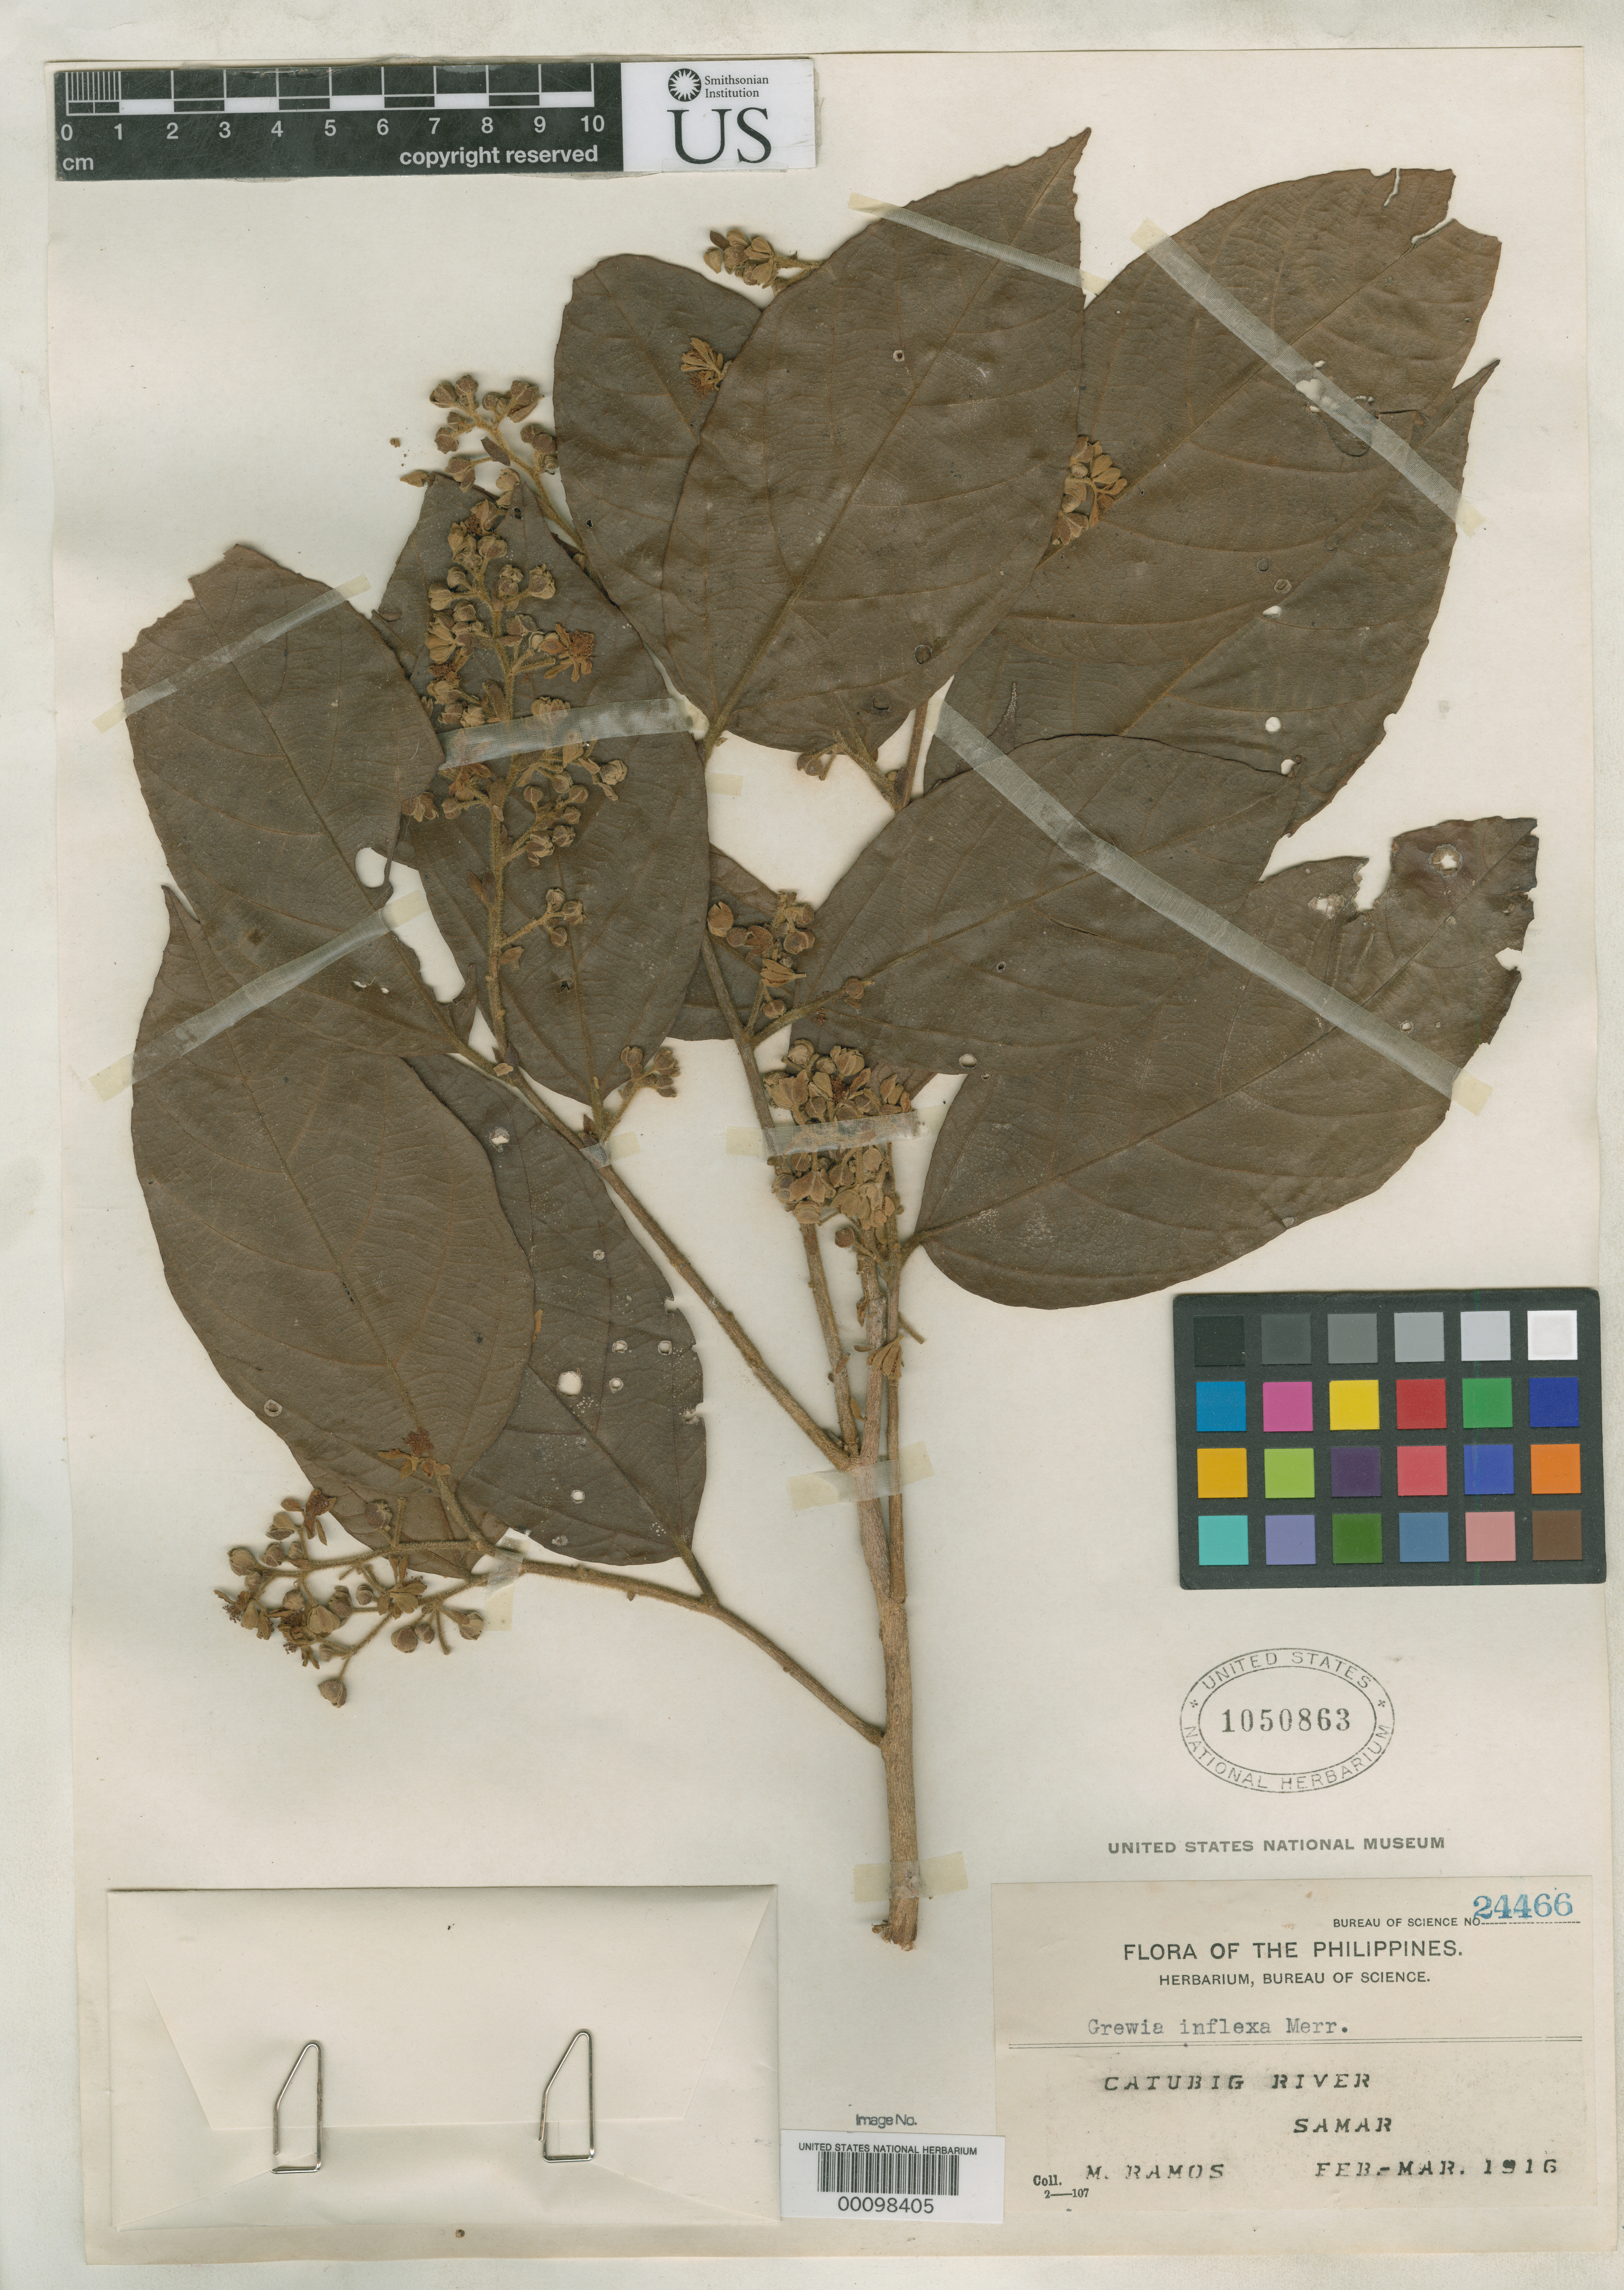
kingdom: Plantae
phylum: Tracheophyta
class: Magnoliopsida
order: Malvales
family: Malvaceae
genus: Grewia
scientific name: Grewia inflexa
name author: Merr.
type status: Isotype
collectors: M. Ramos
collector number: Bur. Sci. 24466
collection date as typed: Feb 1916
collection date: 1916-02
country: Philippines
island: Samar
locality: Catubig River.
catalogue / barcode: US 1050863